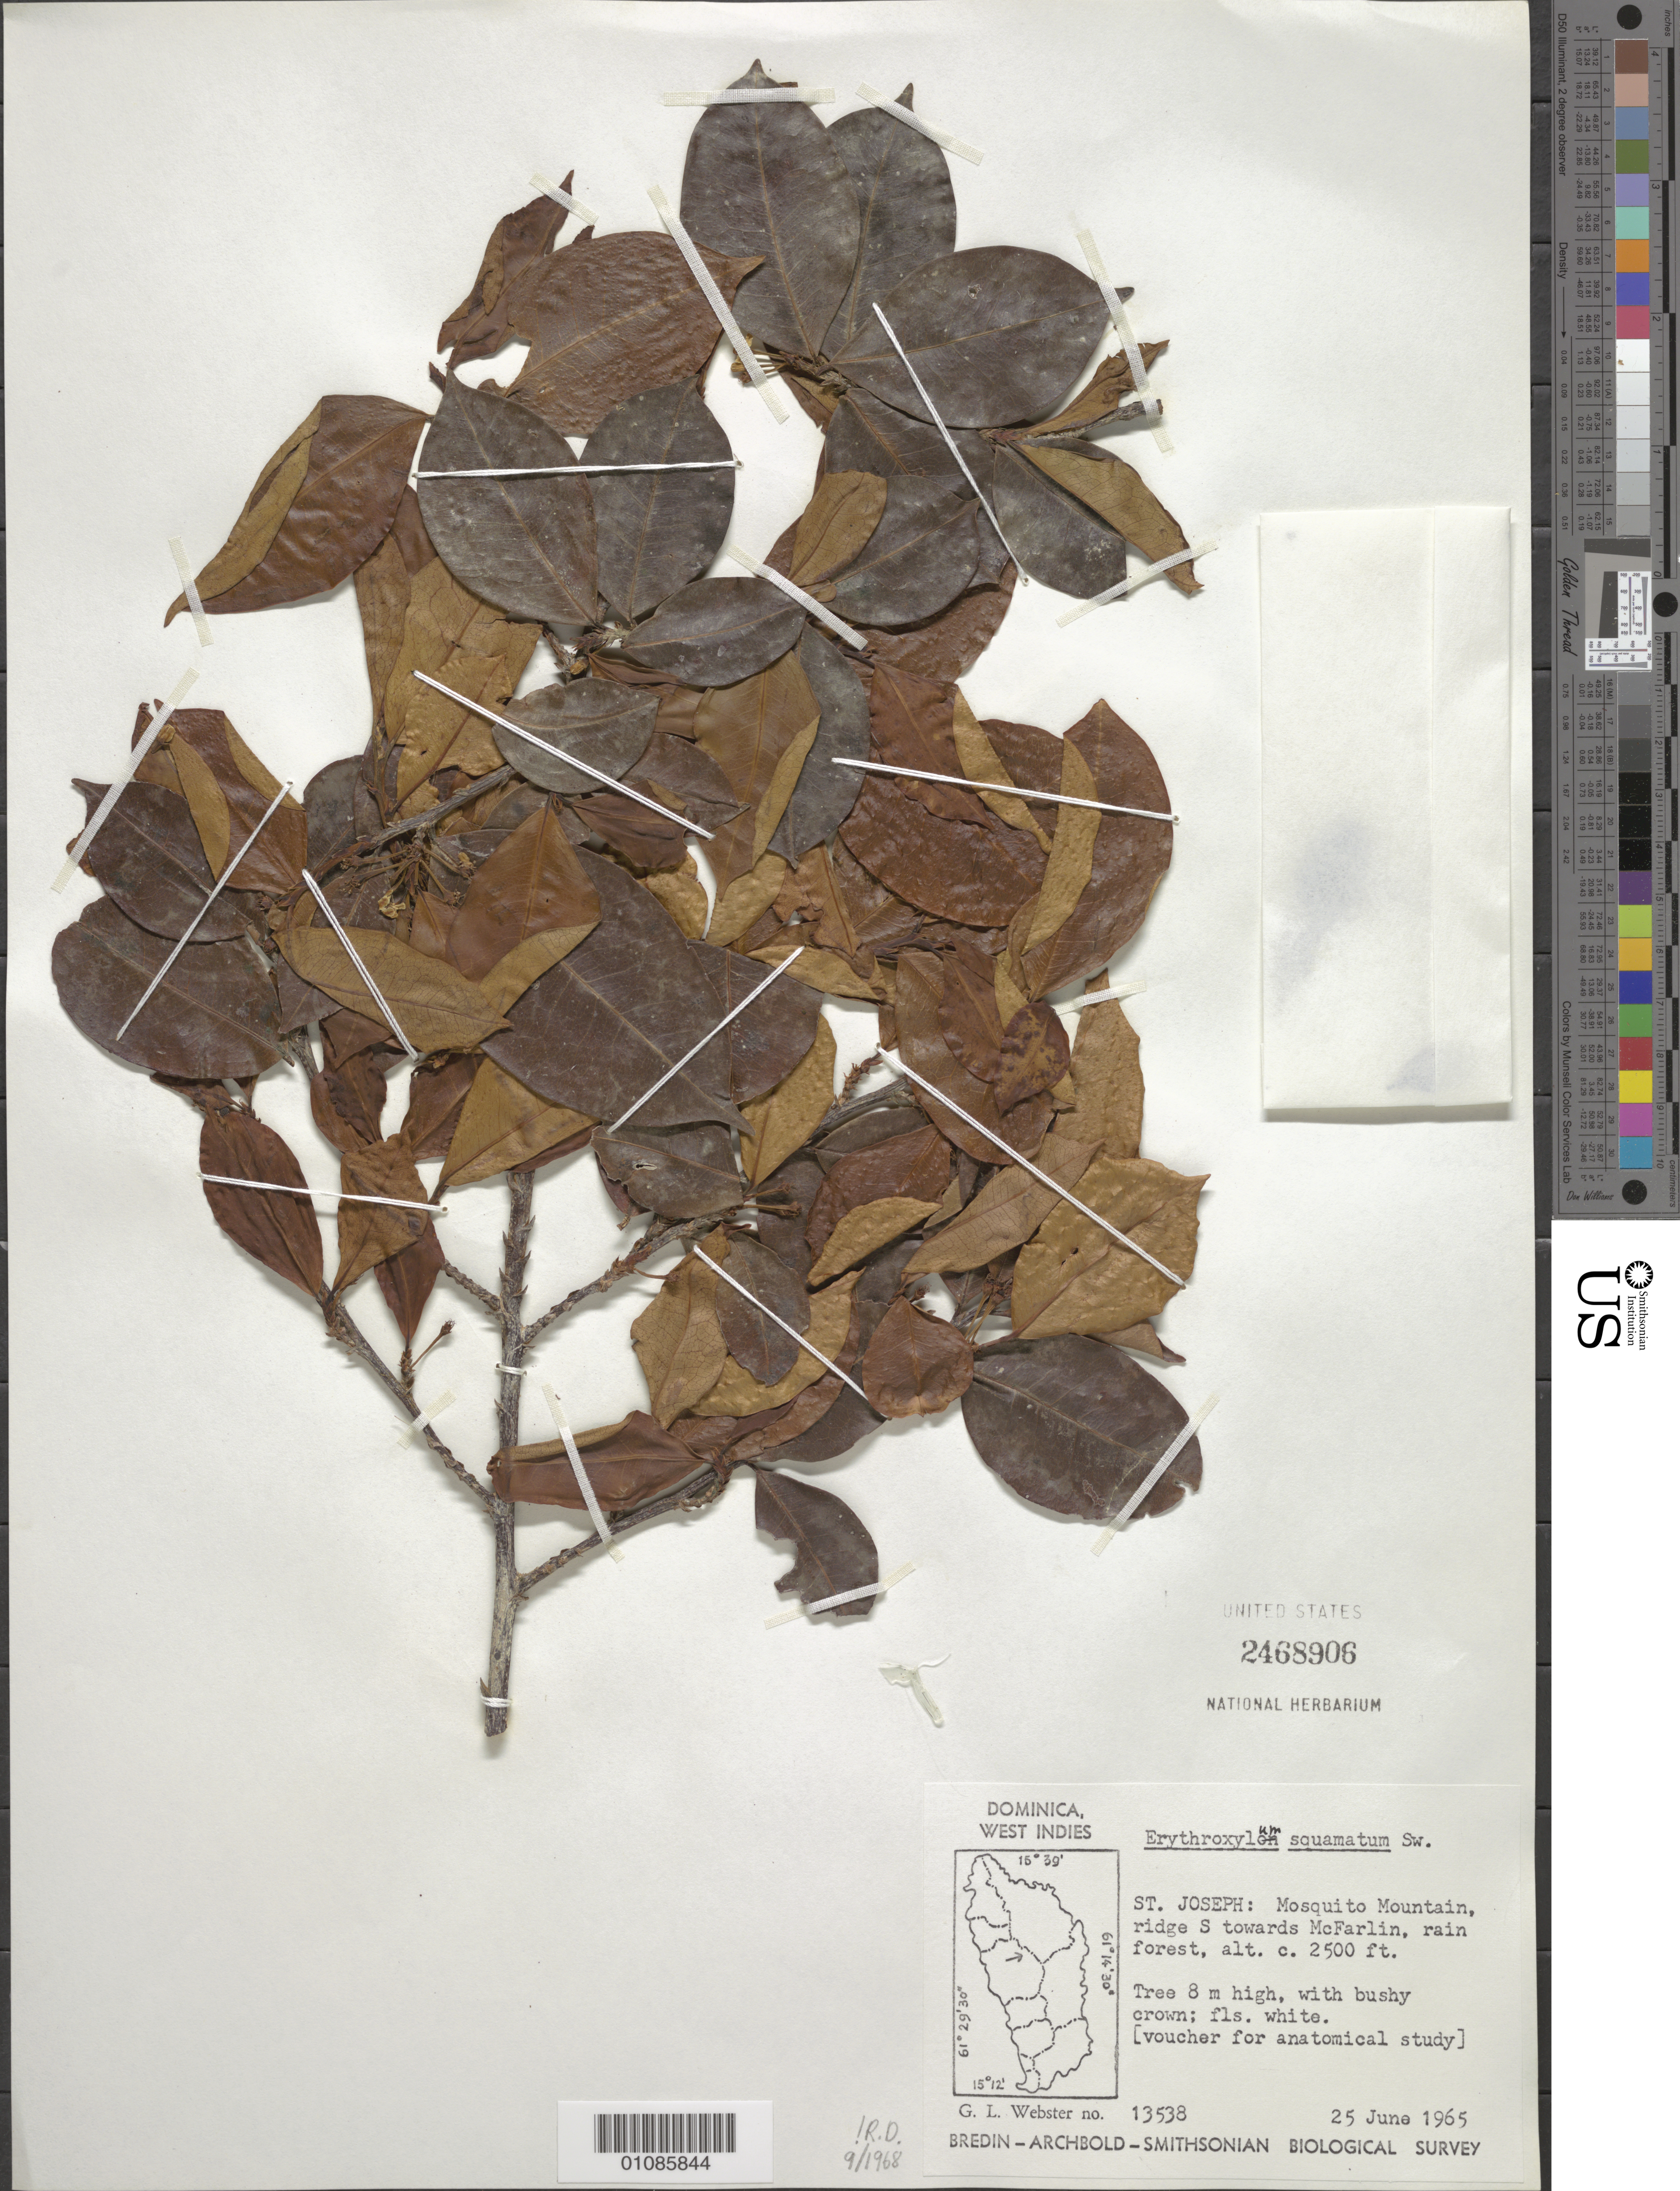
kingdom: Plantae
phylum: Tracheophyta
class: Magnoliopsida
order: Malpighiales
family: Erythroxylaceae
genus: Erythroxylum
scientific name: Erythroxylum squamatum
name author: Sw.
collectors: G. L. Webster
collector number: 13538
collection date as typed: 25 Jun 1965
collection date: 1965-06-25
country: Dominica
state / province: St. Joseph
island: Dominica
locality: Mosquito Mountain, ridge S toward McFarlin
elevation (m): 762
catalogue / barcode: US 2468906